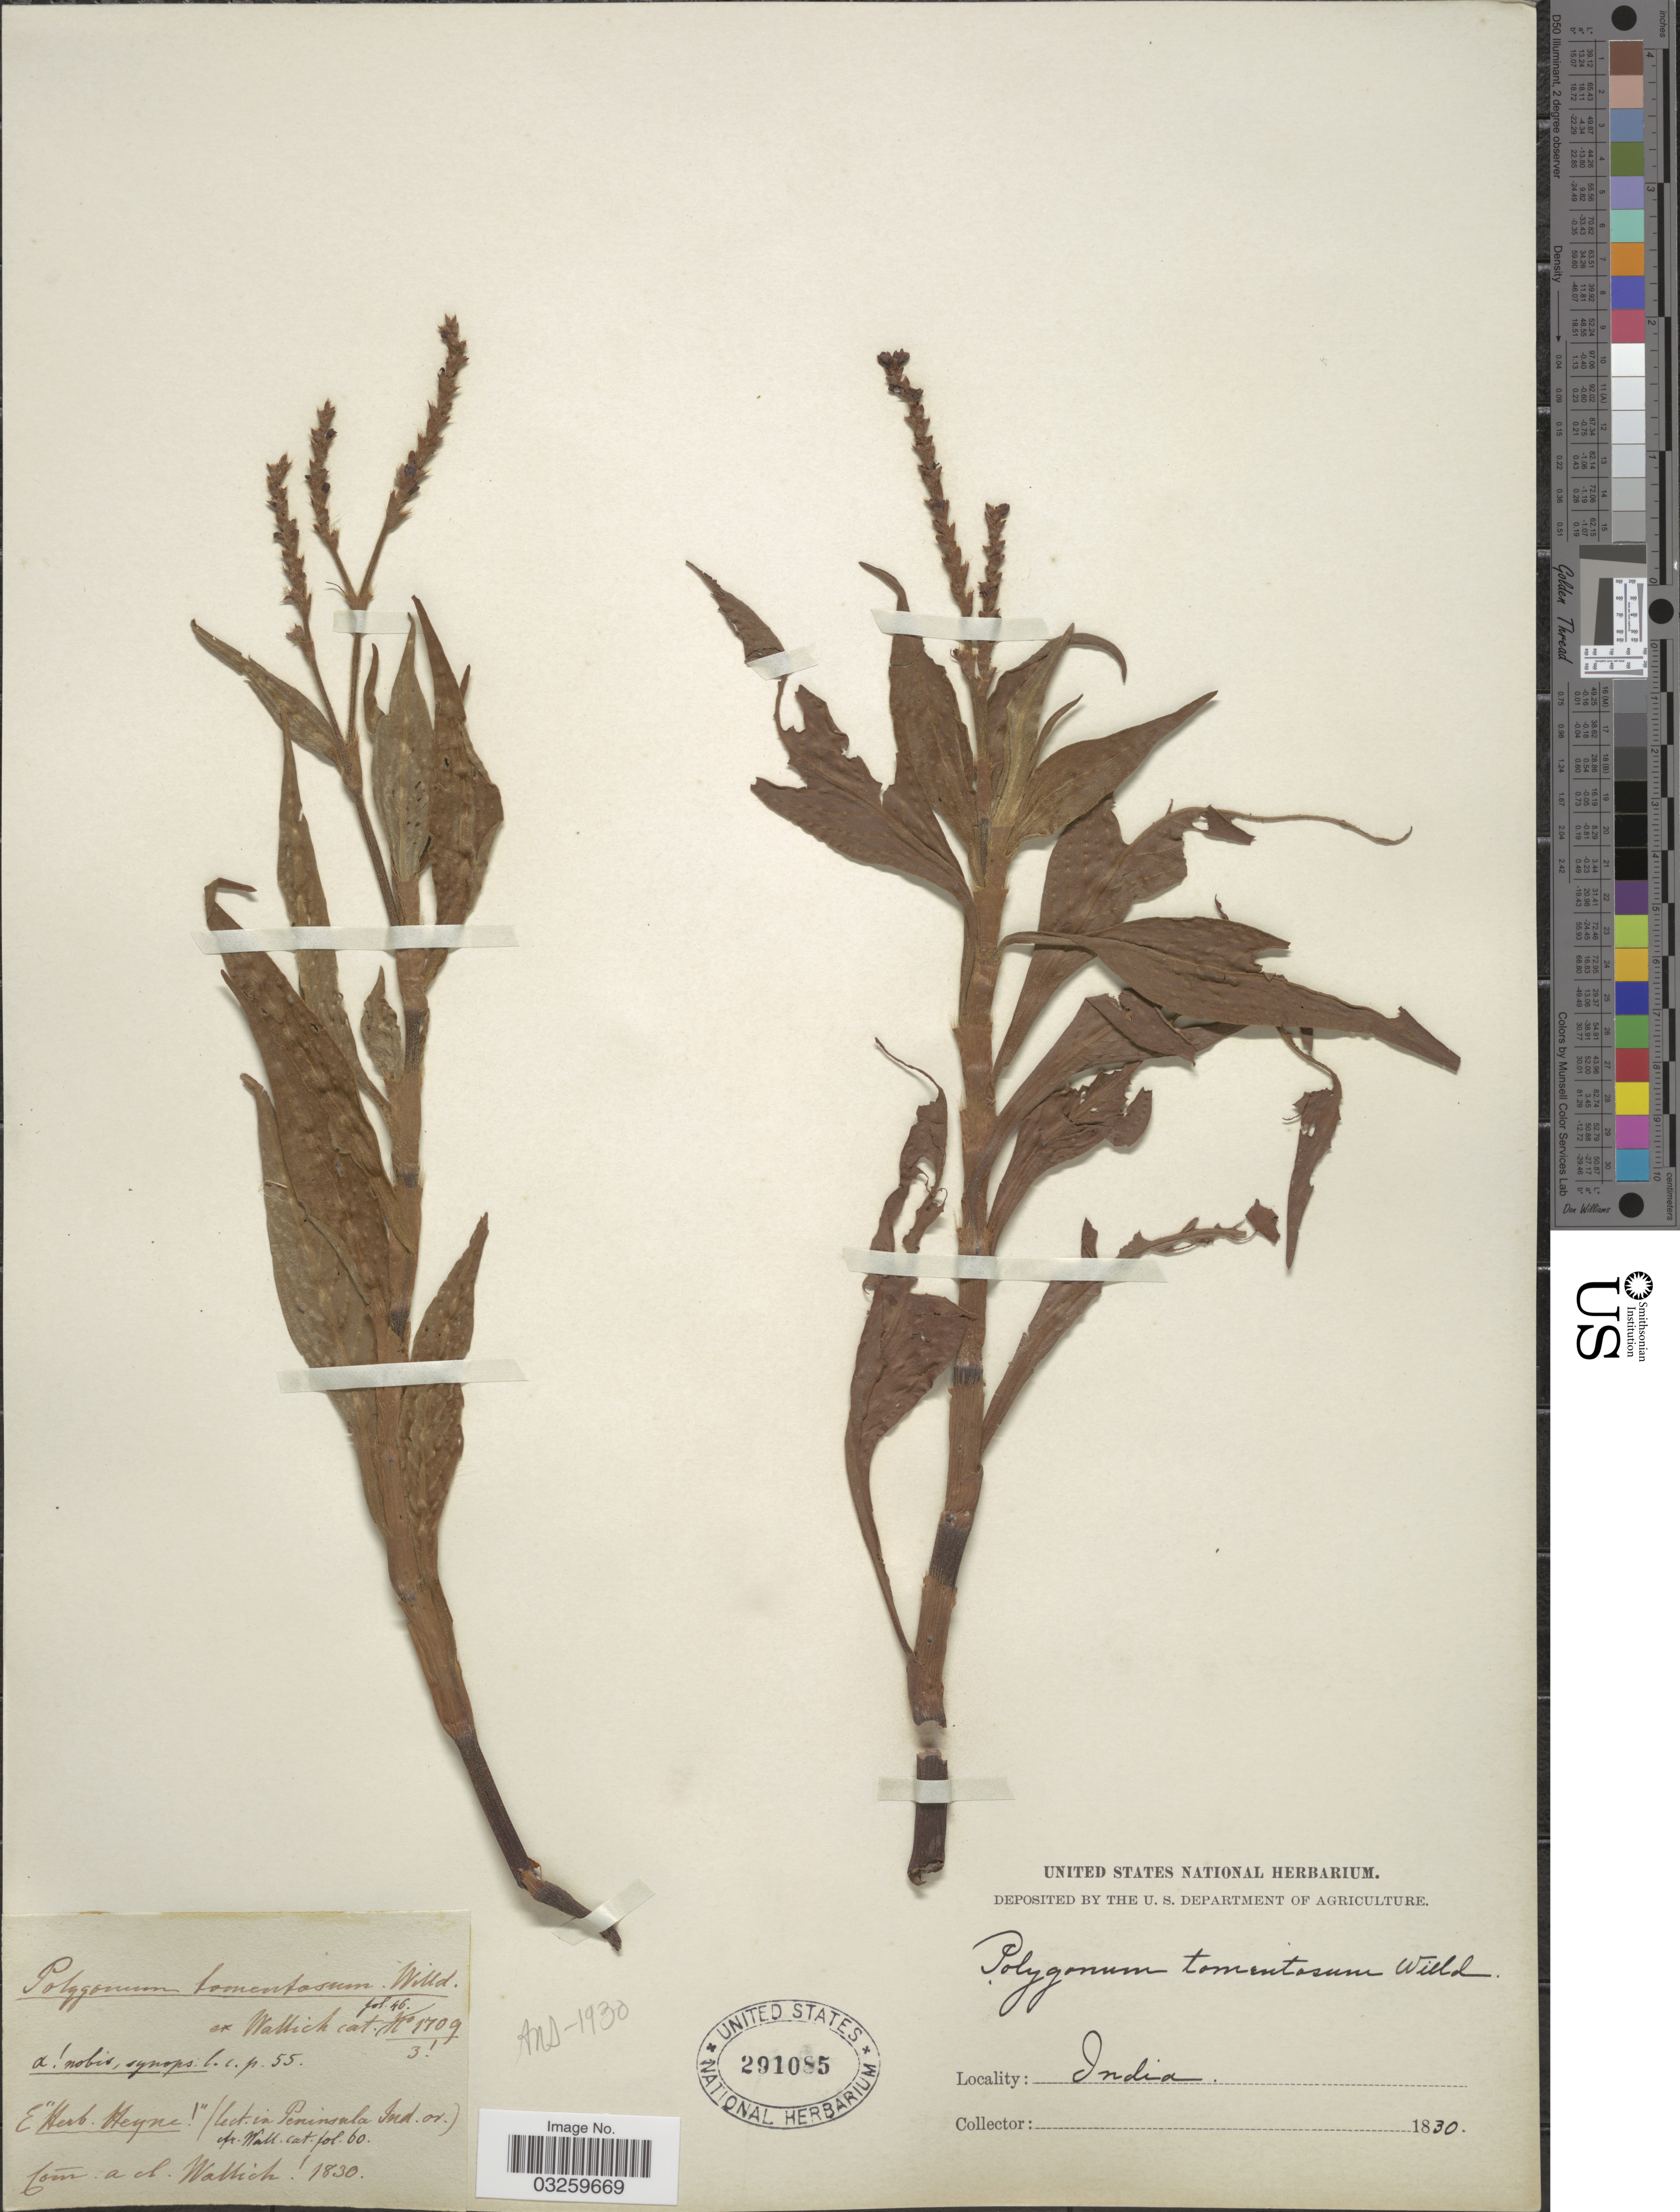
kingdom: Plantae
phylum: Tracheophyta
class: Magnoliopsida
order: Caryophyllales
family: Polygonaceae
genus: Polygonum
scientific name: Polygonum tomentosum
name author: Willd.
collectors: ex herb. United States National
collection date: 1830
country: India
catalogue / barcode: US 291085